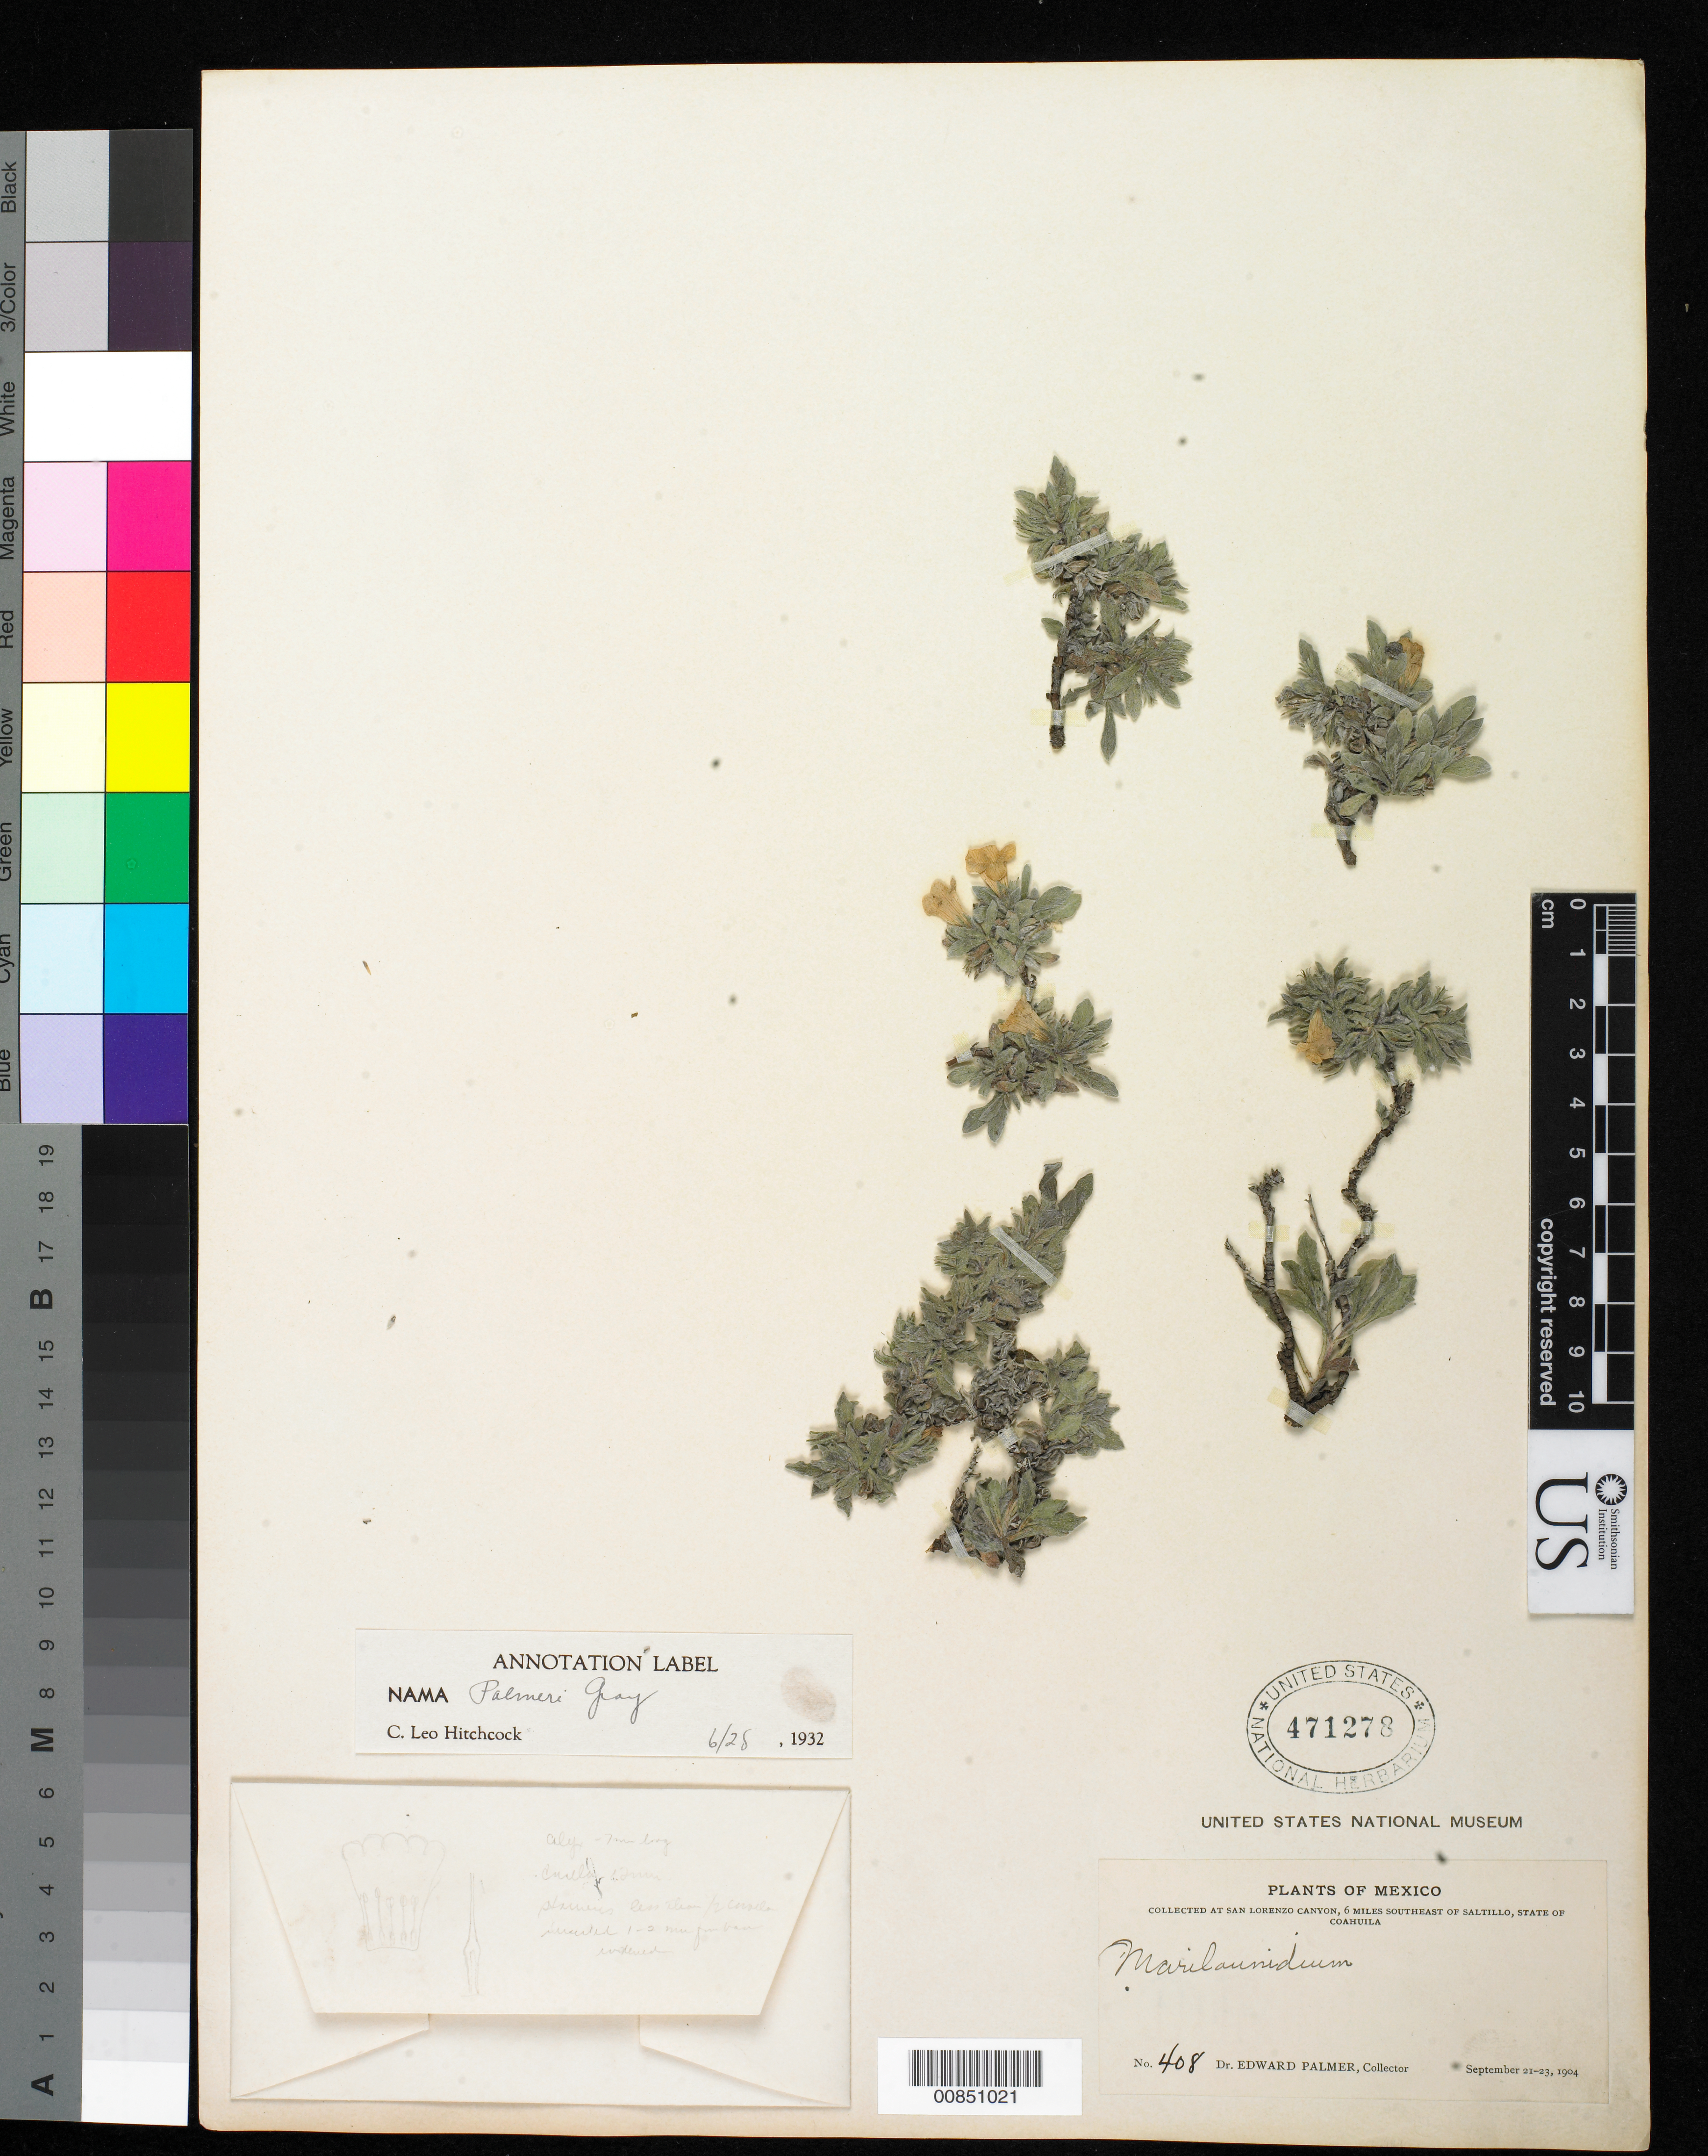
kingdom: Plantae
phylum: Tracheophyta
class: Magnoliopsida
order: Boraginales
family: Namaceae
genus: Nama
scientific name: Nama palmeri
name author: A. Gray ex Hemsl.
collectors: E. Palmer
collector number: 408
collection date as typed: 21 Sep 1904 to 23 Sep 1904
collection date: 1904-09-21/1904-09-23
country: Mexico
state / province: Coahuila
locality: San Lorenzo Canyon, 6 miles southeast of Saltillo, Coahuila.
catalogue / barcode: US 471278